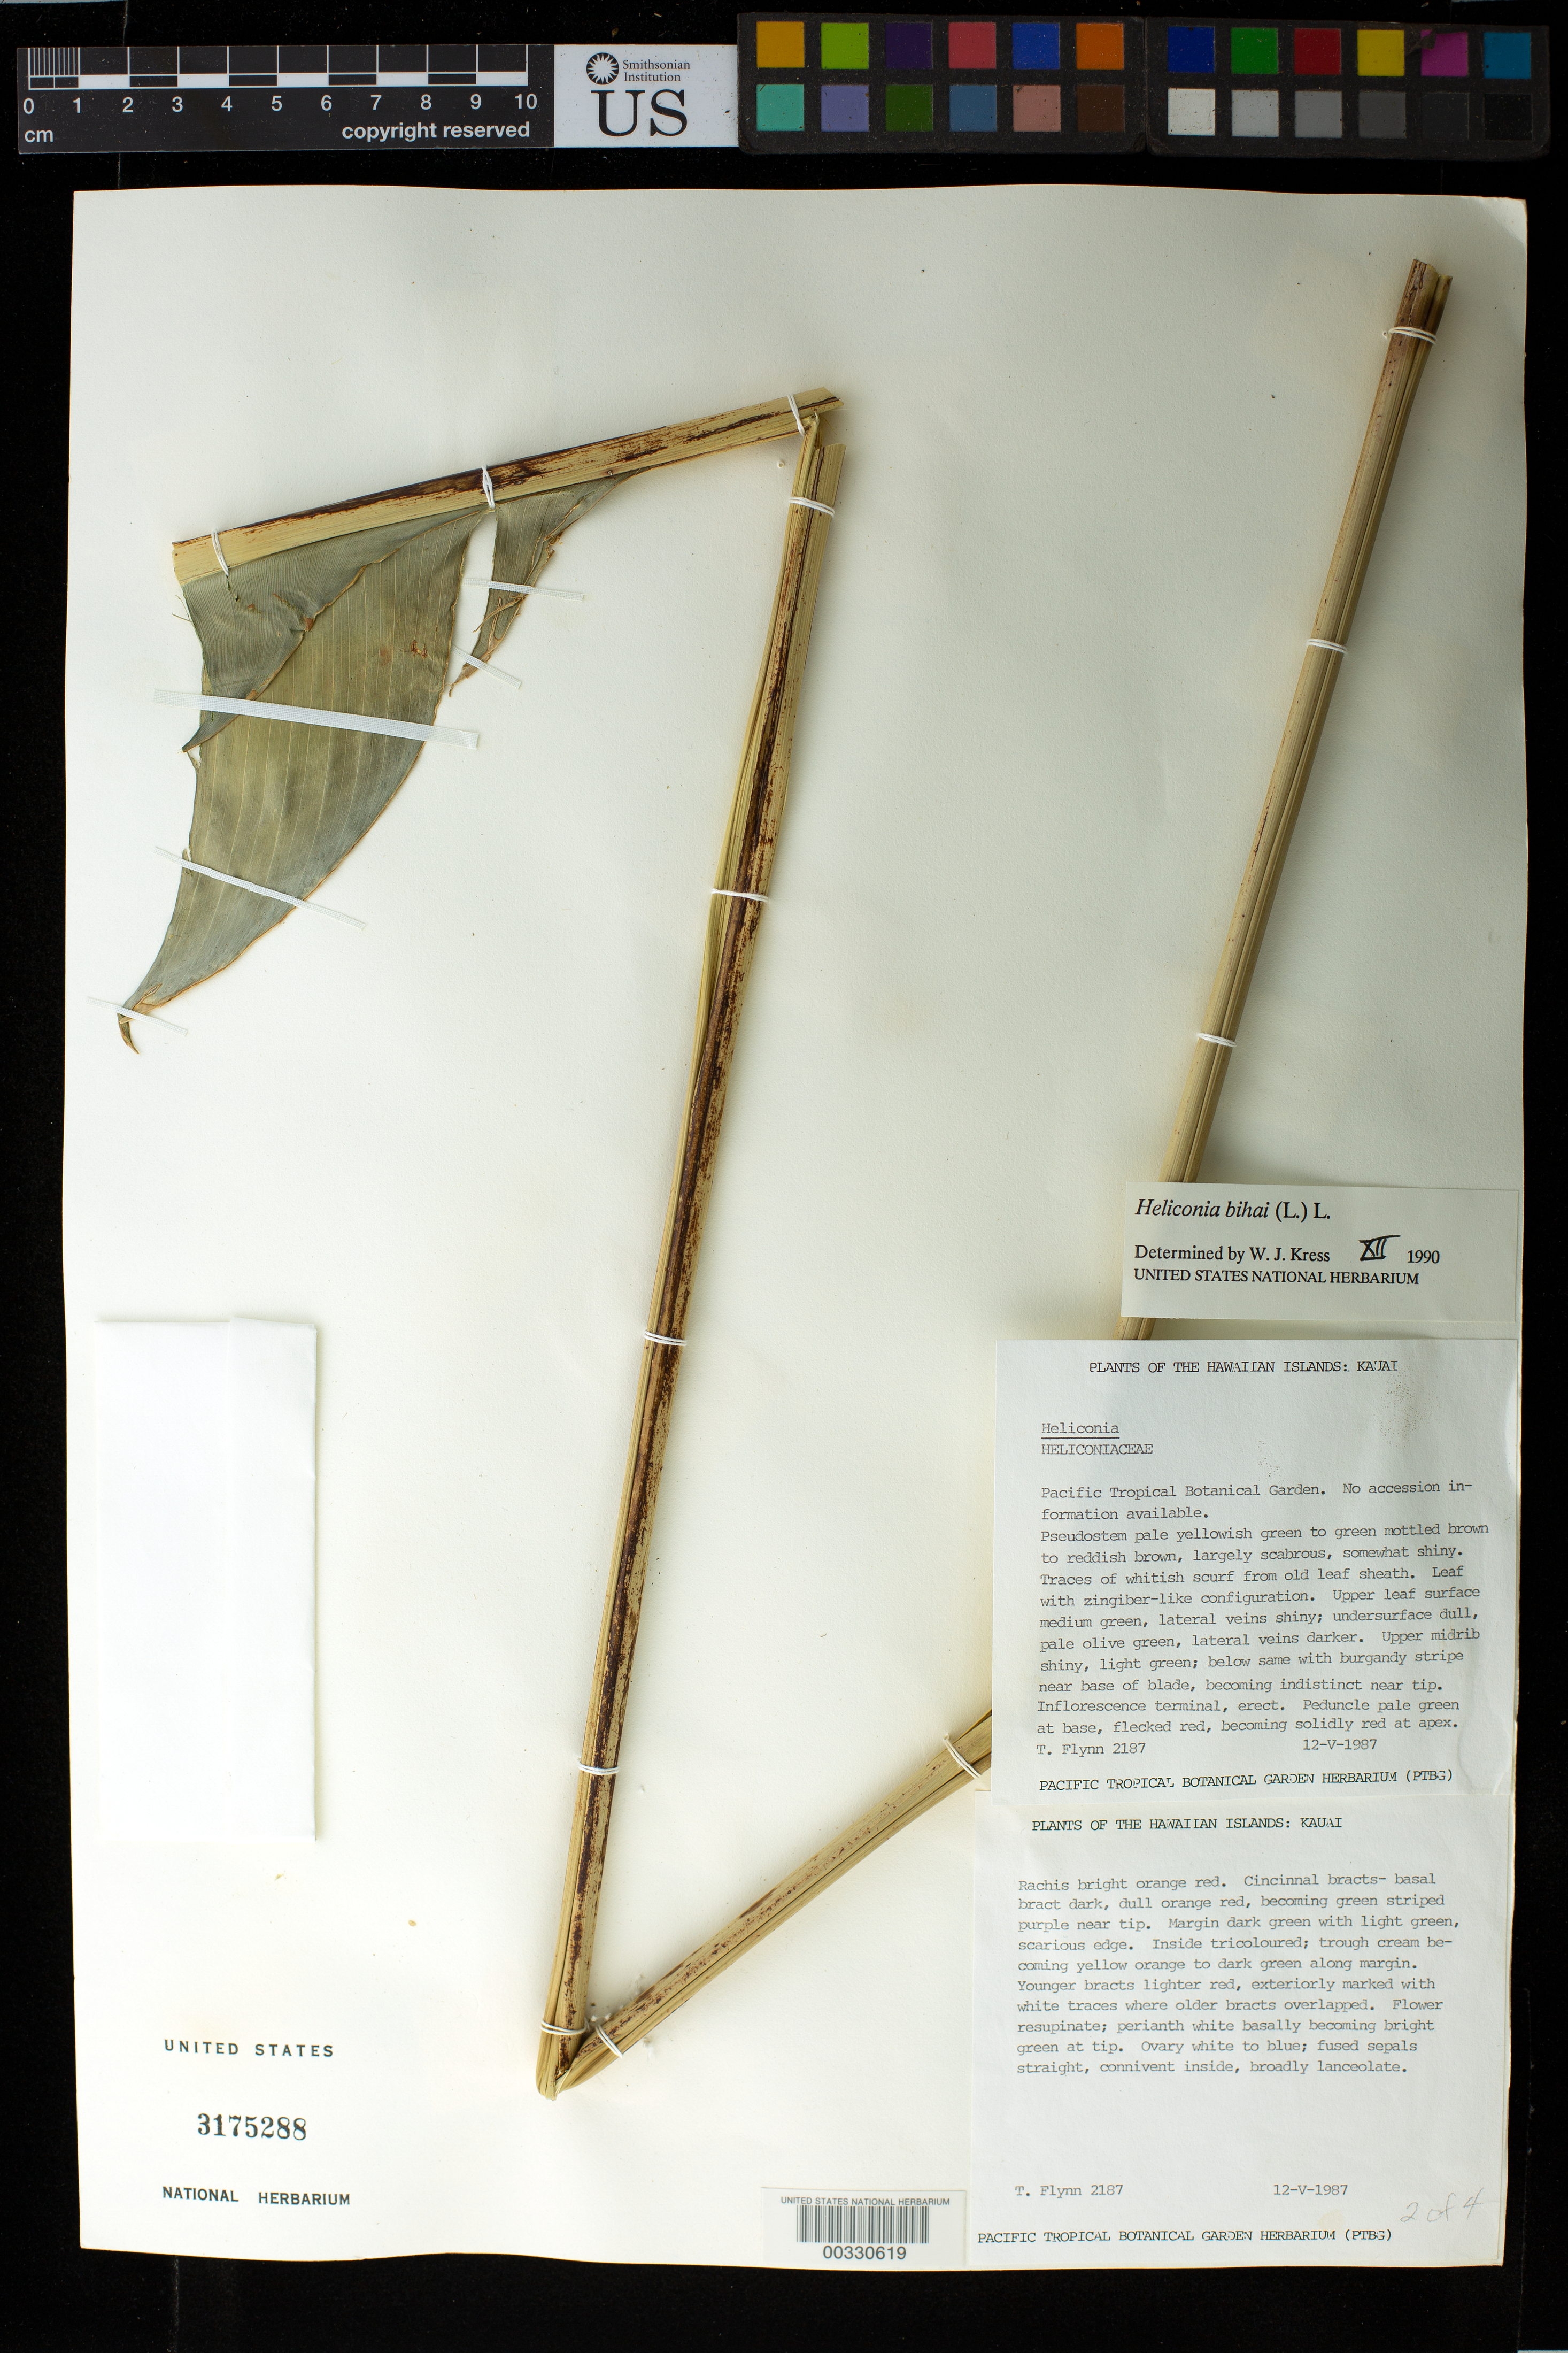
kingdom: Plantae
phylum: Tracheophyta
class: Liliopsida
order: Zingiberales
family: Heliconiaceae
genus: Heliconia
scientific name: Heliconia bihai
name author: (L.) L.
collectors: T. W. Flynn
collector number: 2187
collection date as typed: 12 May 1987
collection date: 1987-05-12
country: United States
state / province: Florida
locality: Southern Florida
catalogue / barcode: US 3175288